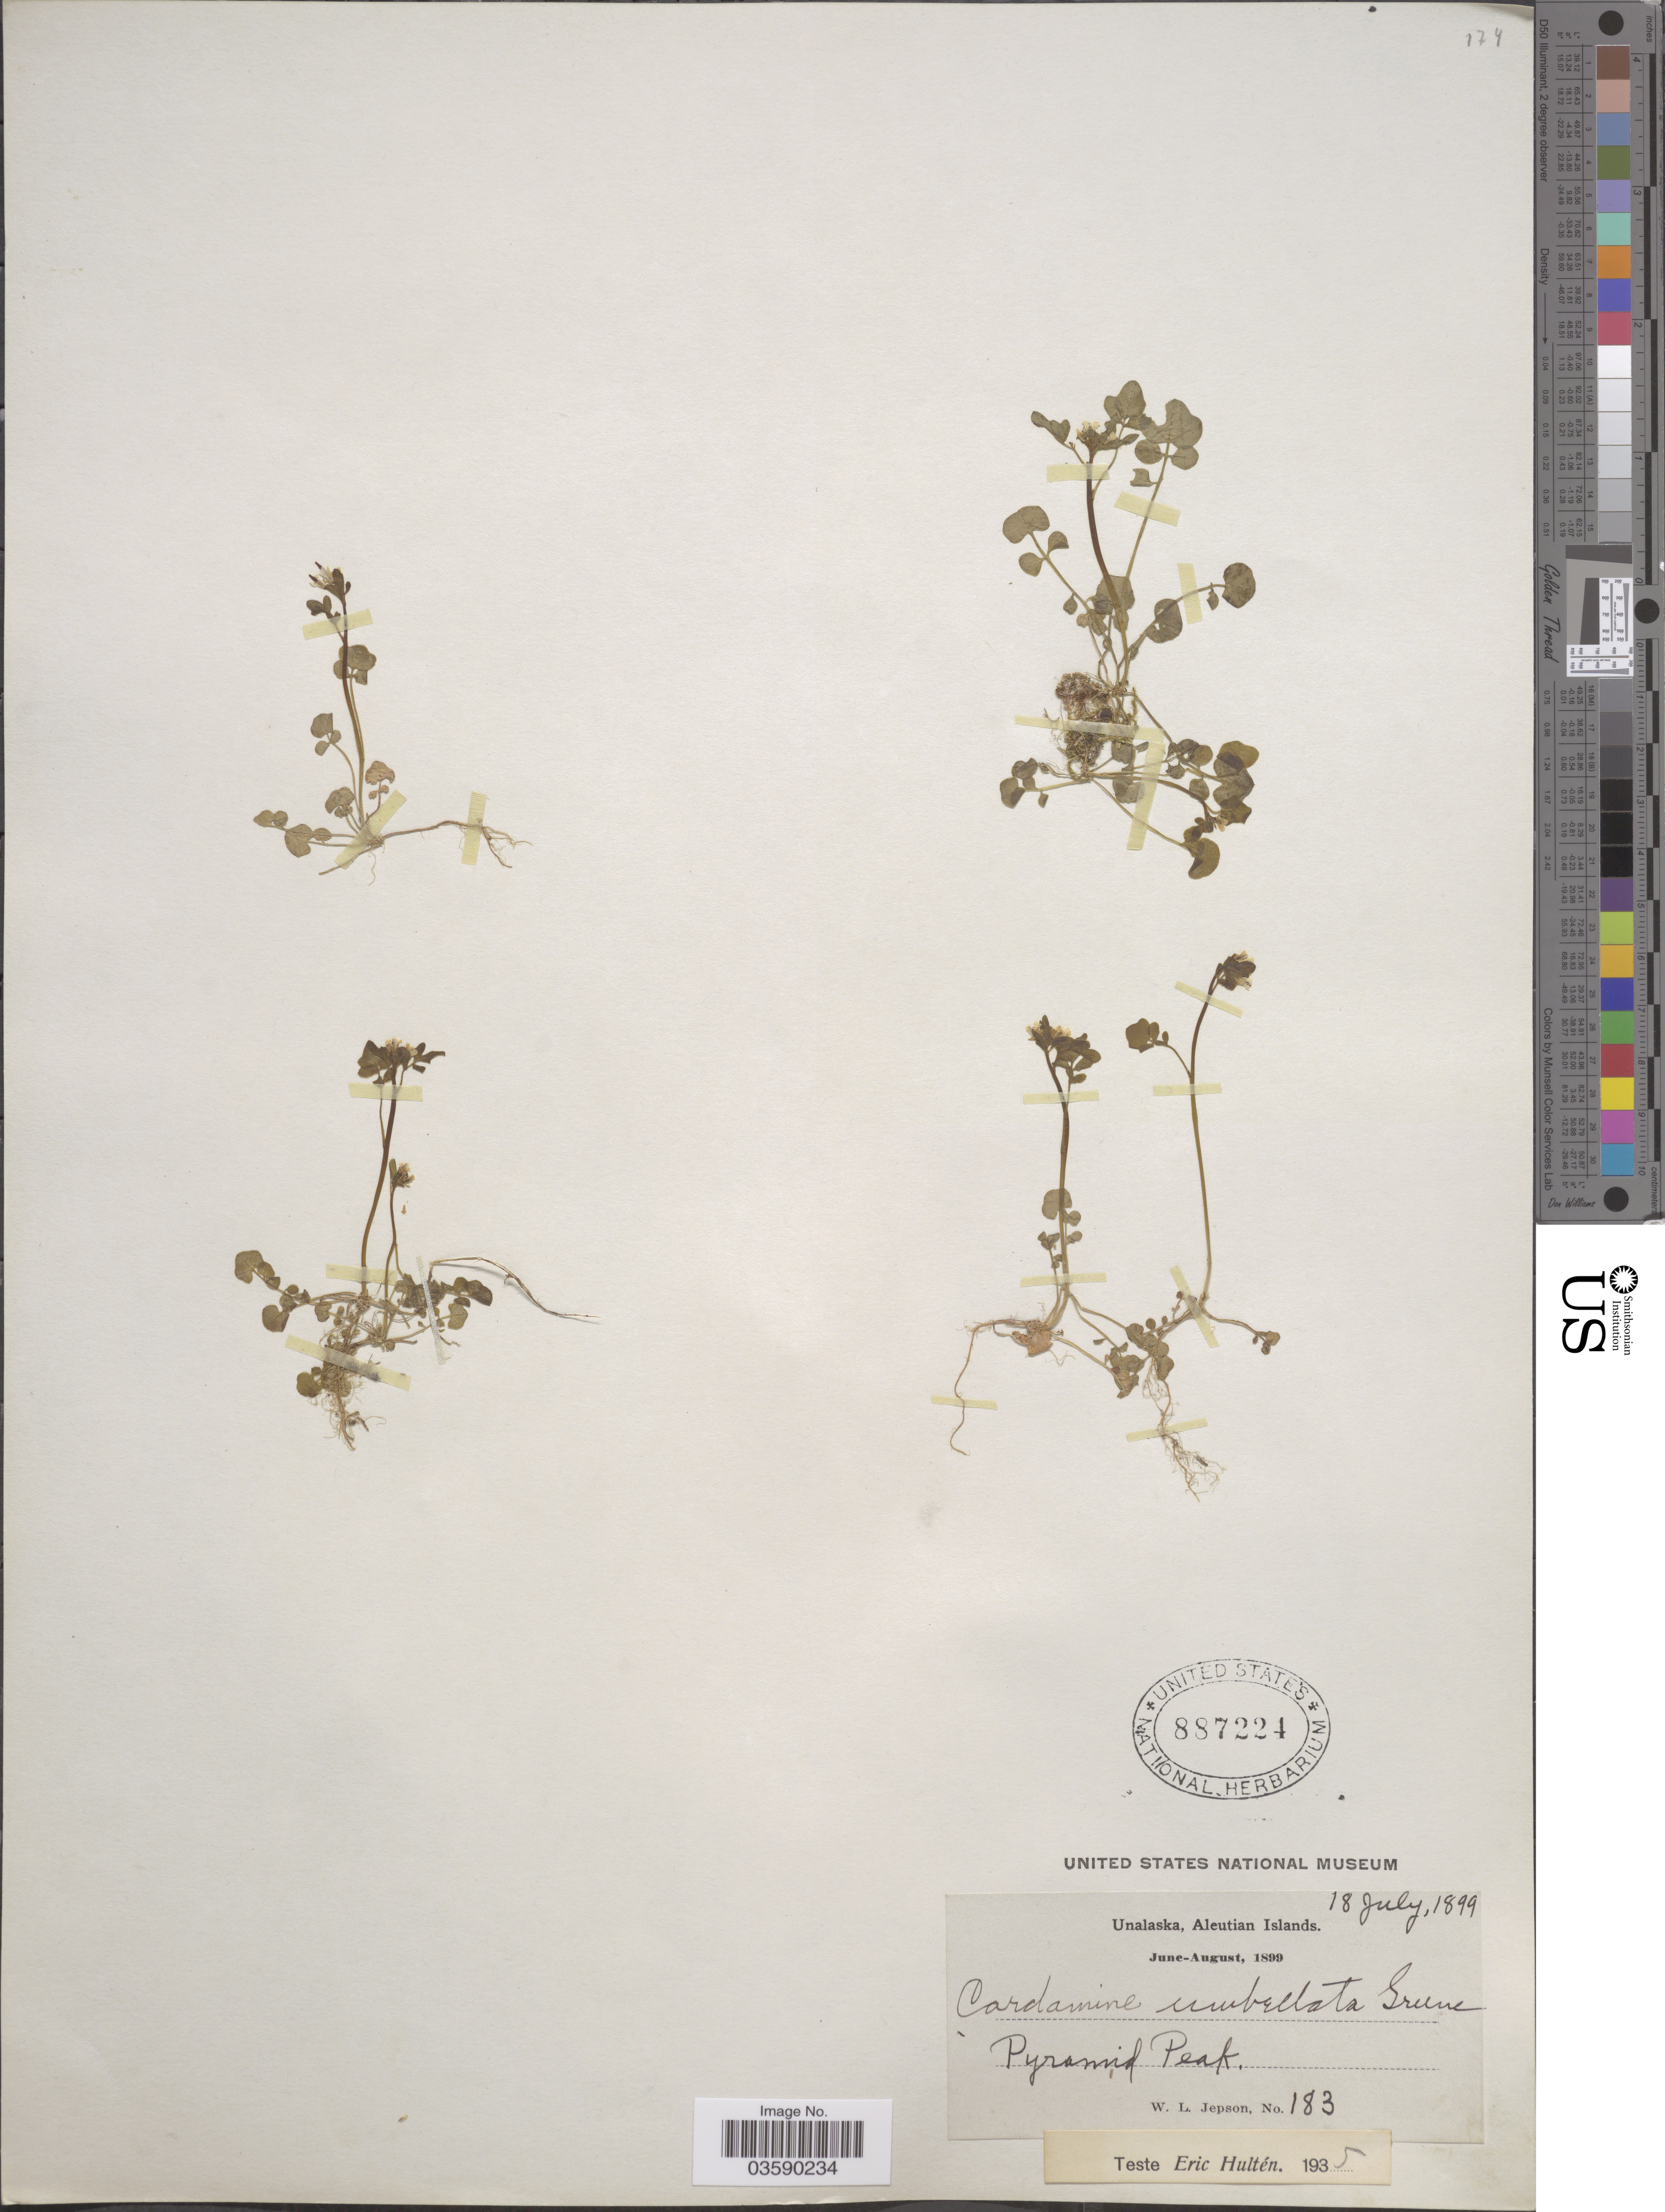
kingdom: Plantae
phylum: Tracheophyta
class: Magnoliopsida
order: Brassicales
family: Brassicaceae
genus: Cardamine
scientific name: Cardamine umbellata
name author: Greene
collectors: W. L. Jepson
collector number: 183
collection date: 1899-07-18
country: United States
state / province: Alaska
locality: Unalaska, Aleutian Islands. Pyramid Peak.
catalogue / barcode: US 887224